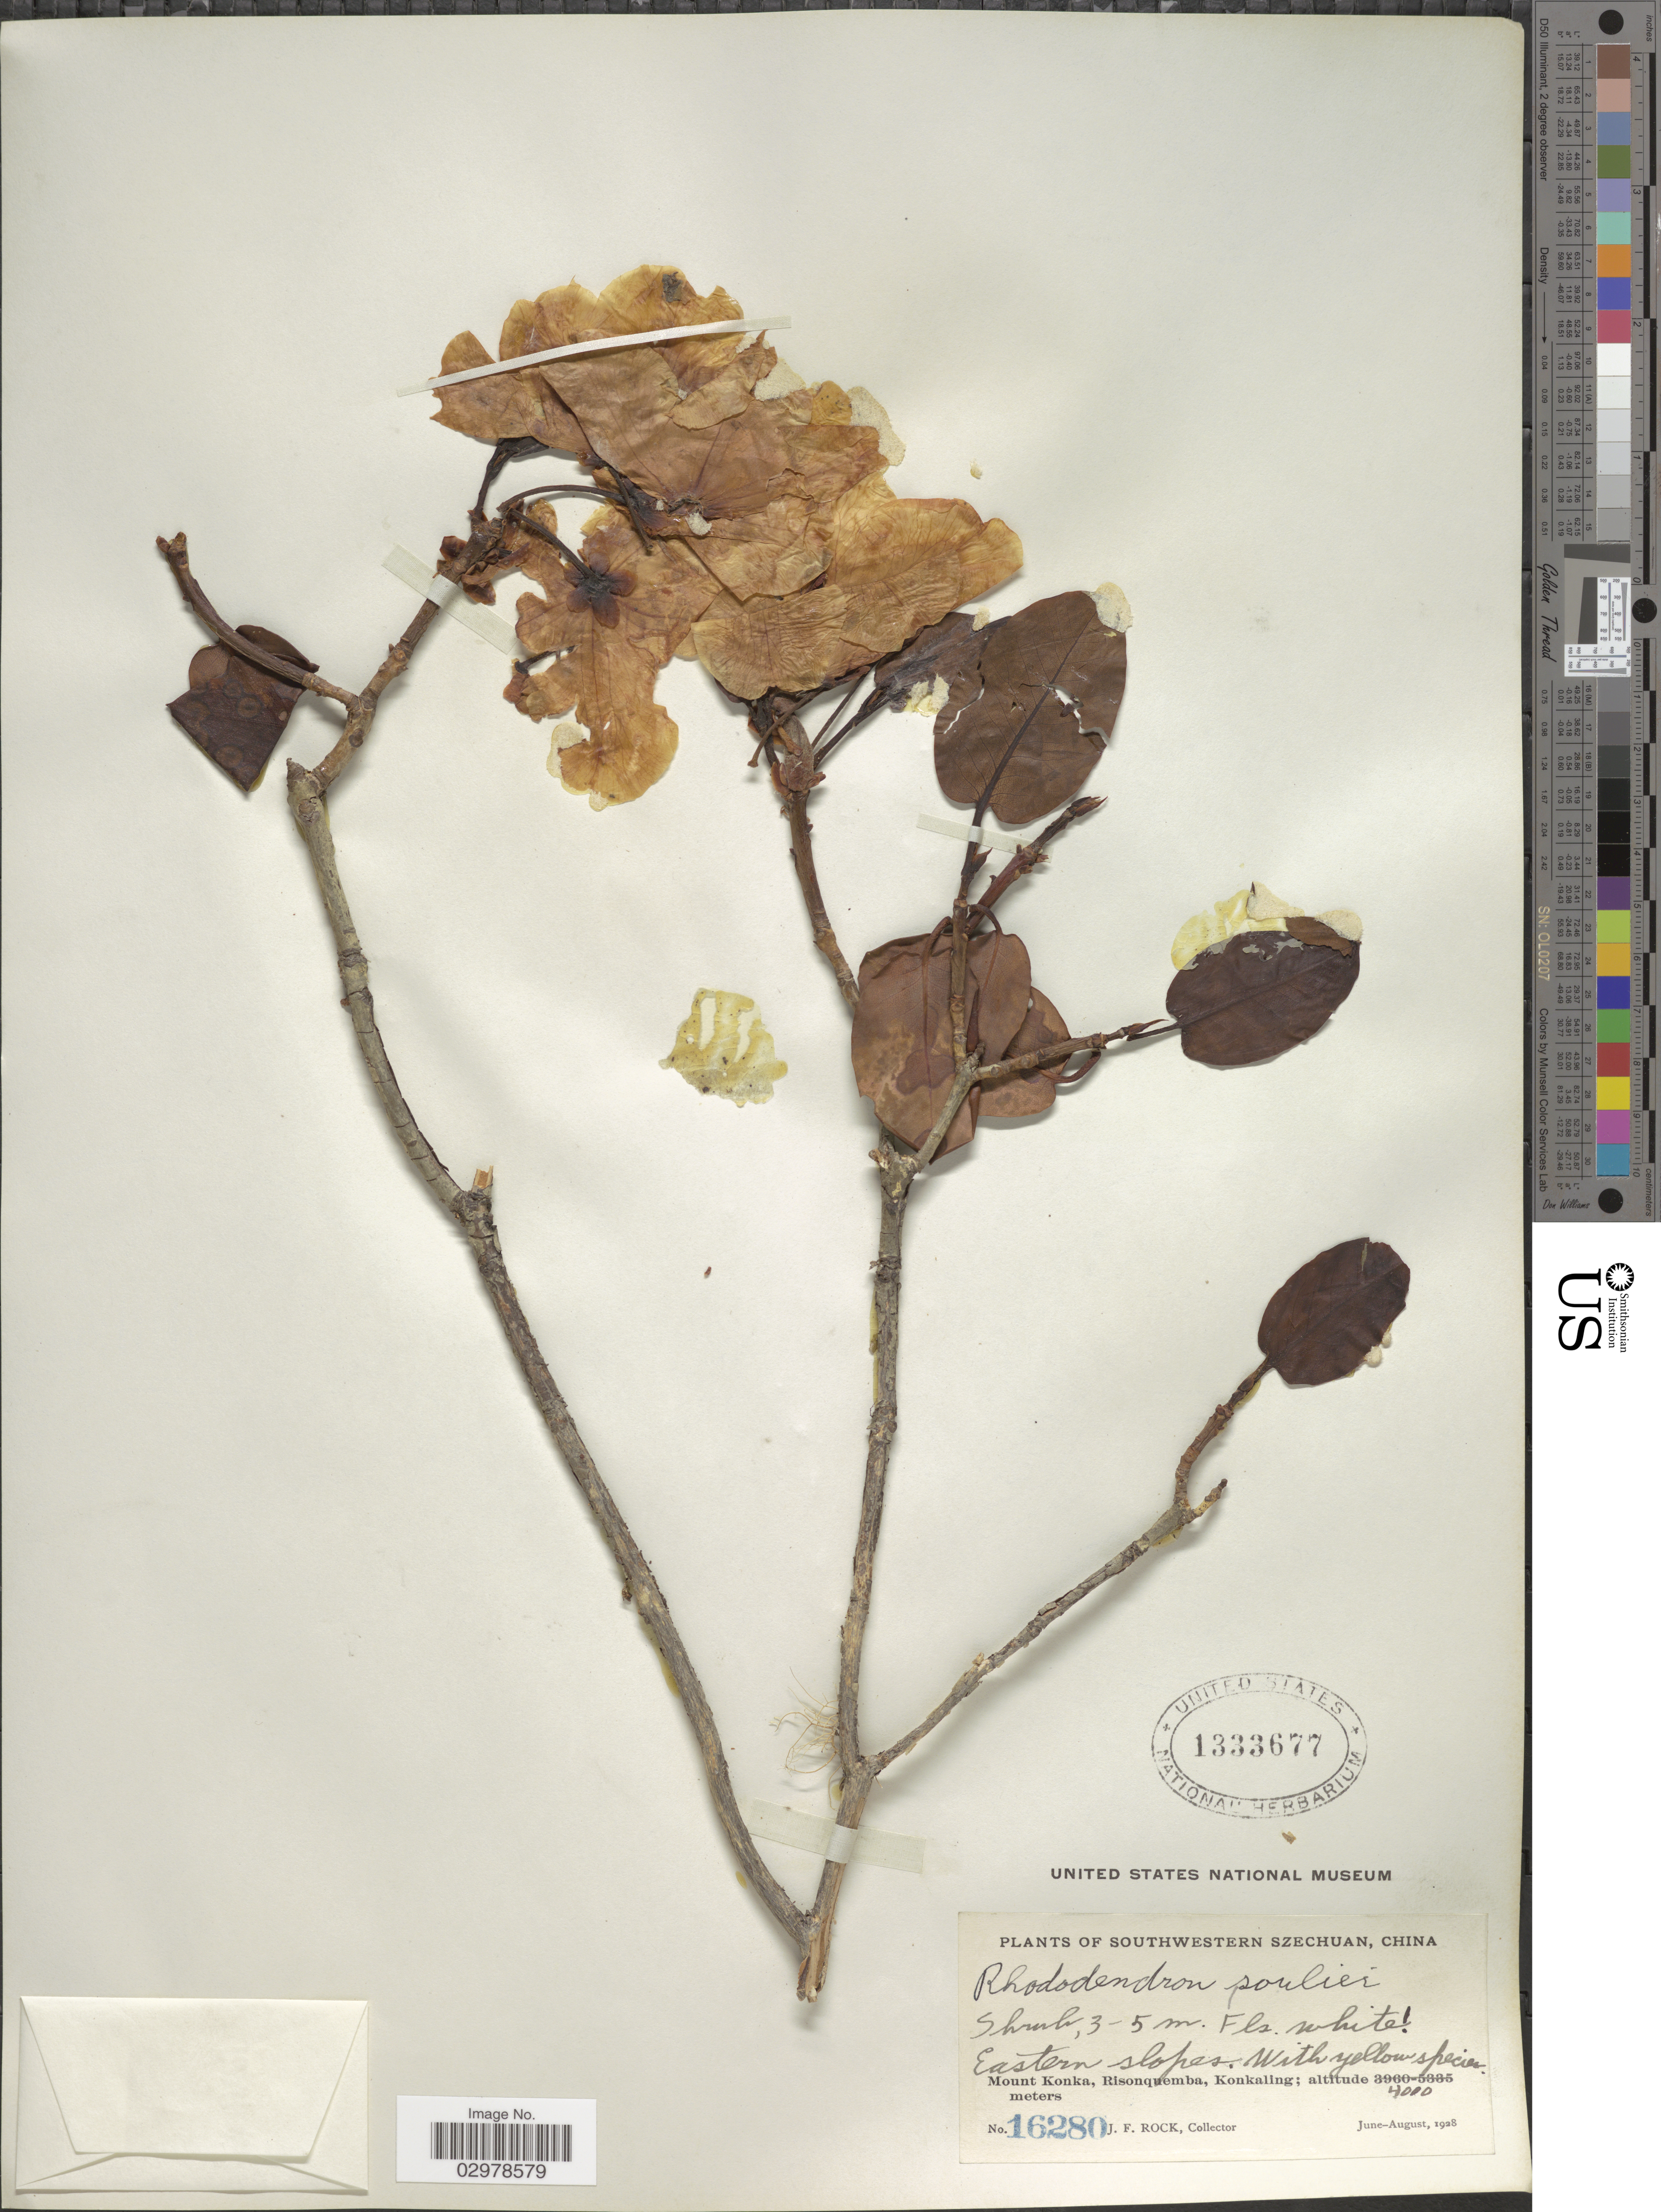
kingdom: Plantae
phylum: Tracheophyta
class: Magnoliopsida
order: Ericales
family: Ericaceae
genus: Rhododendron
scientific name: Rhododendron souliei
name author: Franch.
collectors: J. Rock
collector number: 16280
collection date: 1928-06/1928-08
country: China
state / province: Sichuan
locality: Southwestern Szechuan. Eastern slopes. Mount Konka, Risonquemba, Konkaling.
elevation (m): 4000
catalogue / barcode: US 1333677